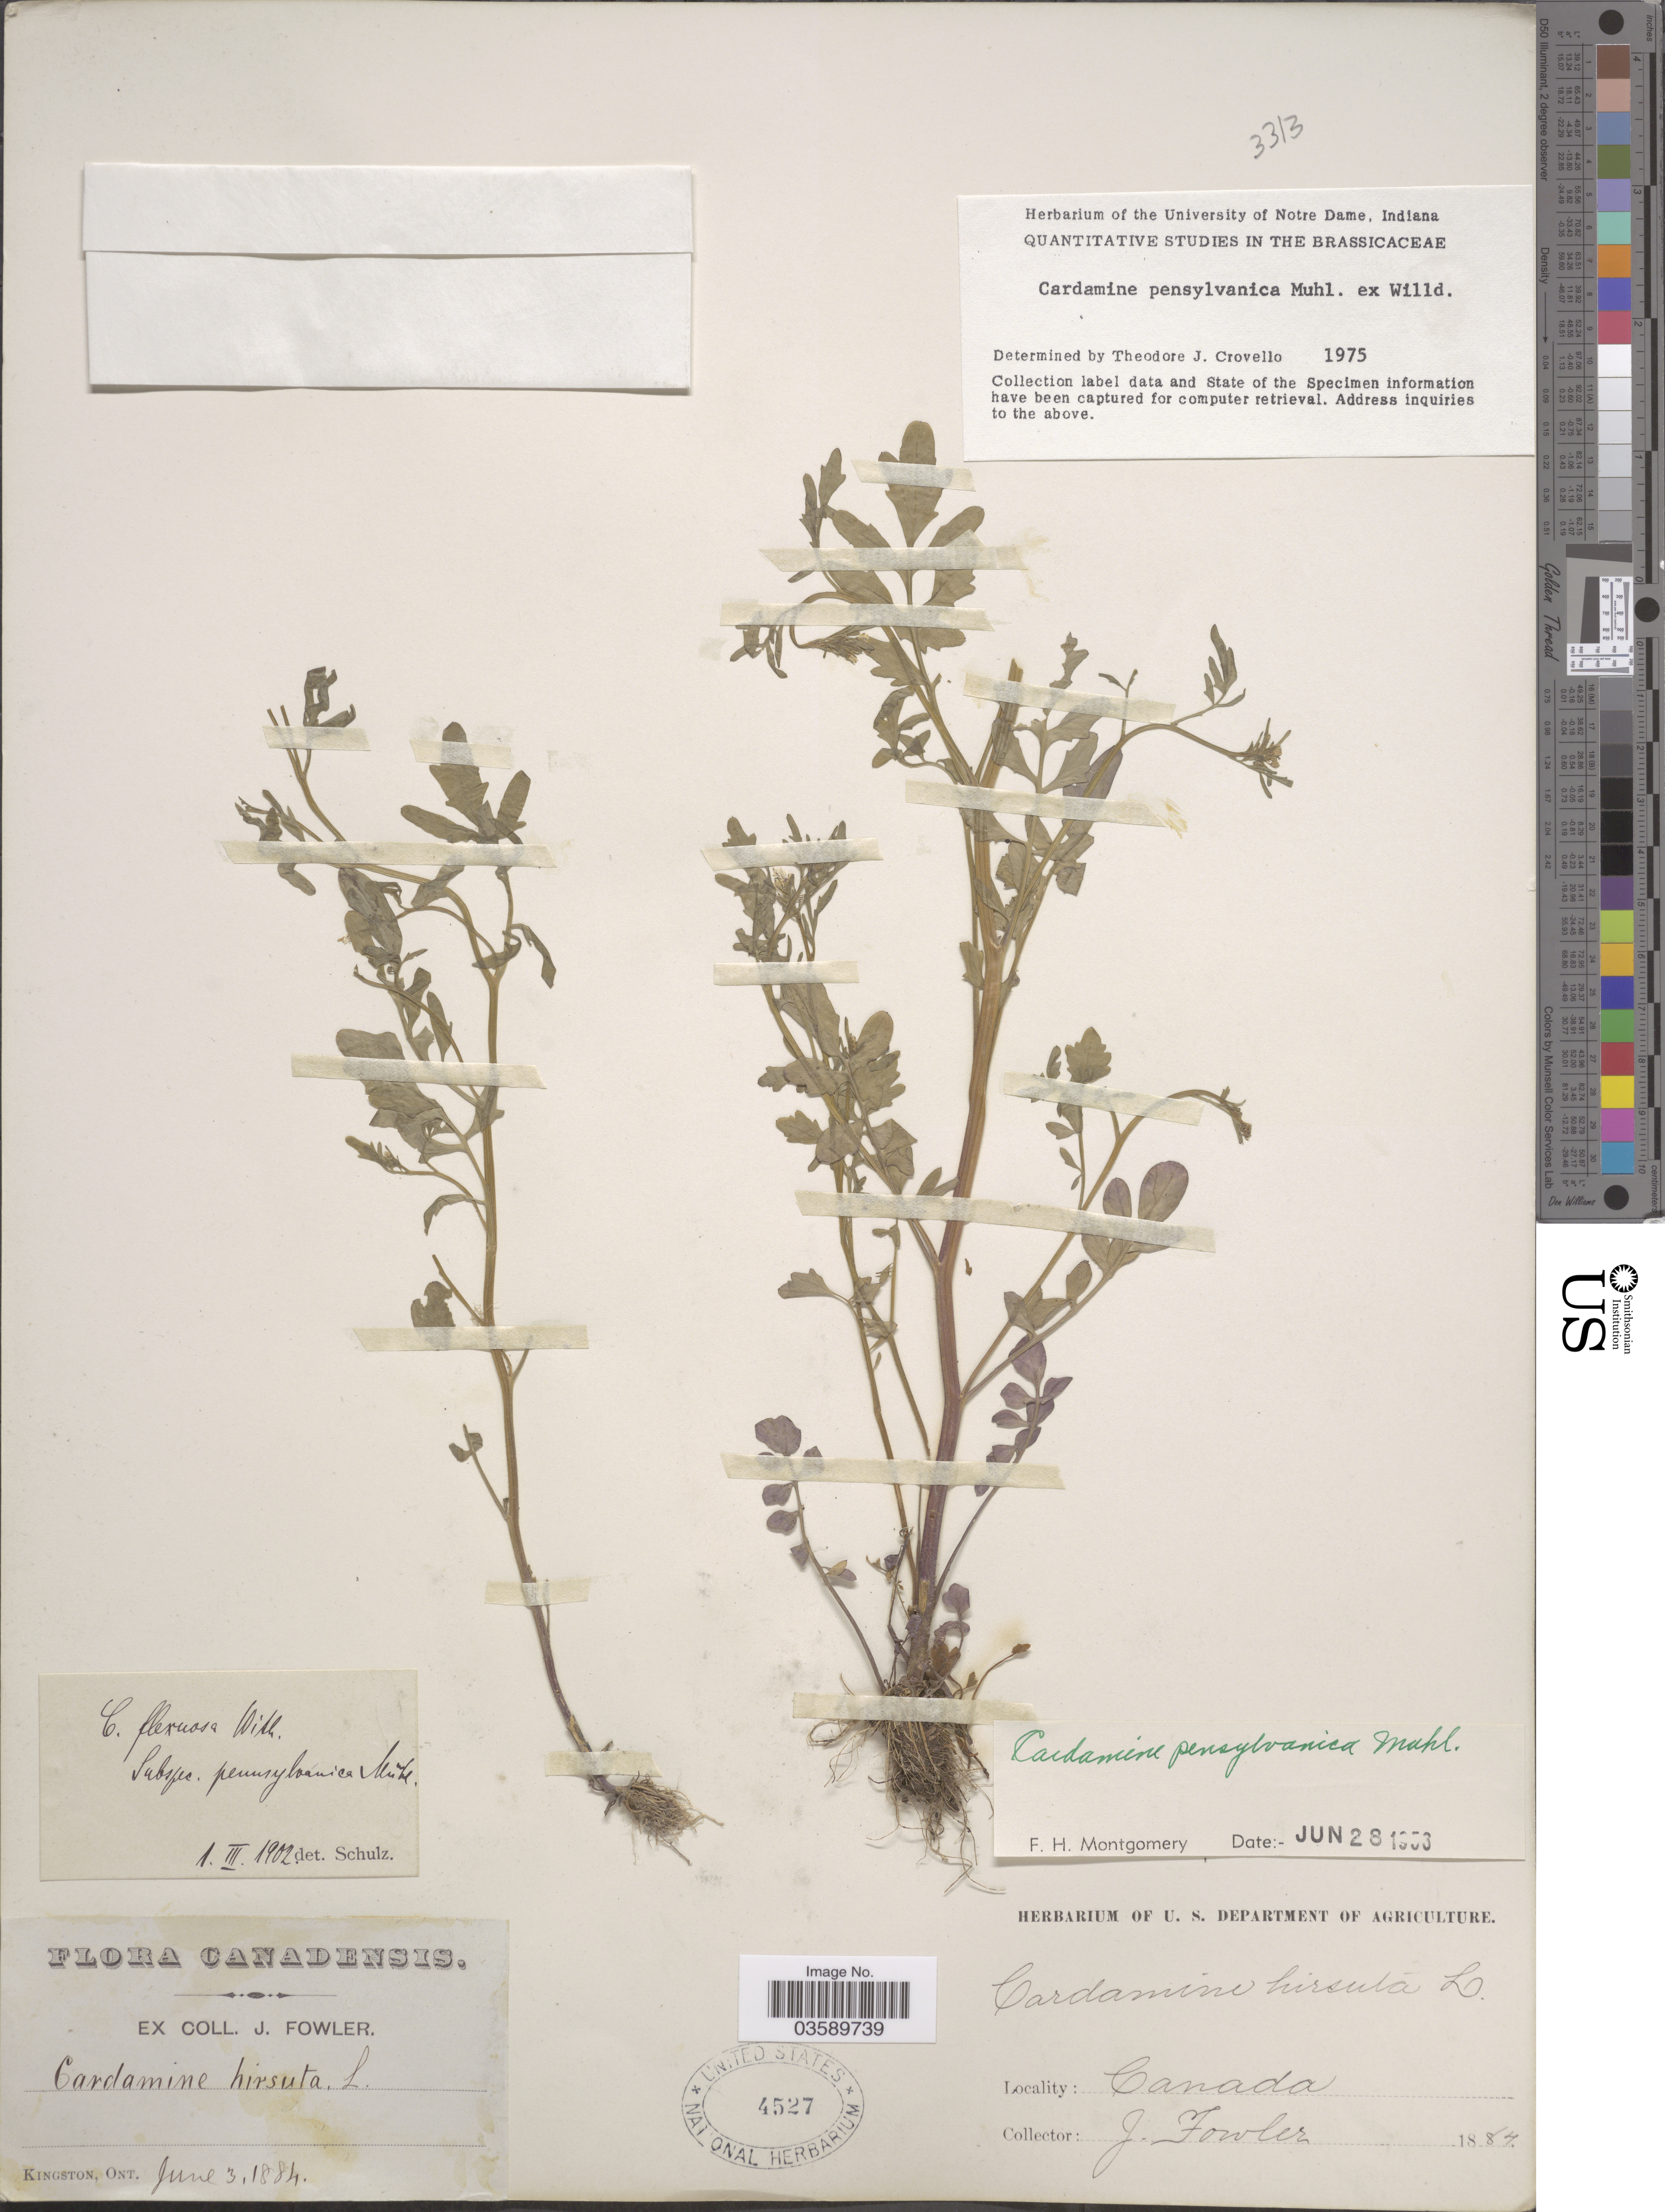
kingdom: Plantae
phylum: Tracheophyta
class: Magnoliopsida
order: Brassicales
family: Brassicaceae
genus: Cardamine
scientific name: Cardamine pensylvanica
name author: Muhl. ex Willd.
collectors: J. Fowler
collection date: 1884-06-03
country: Canada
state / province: Ontario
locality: Kingston.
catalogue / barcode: US 4527